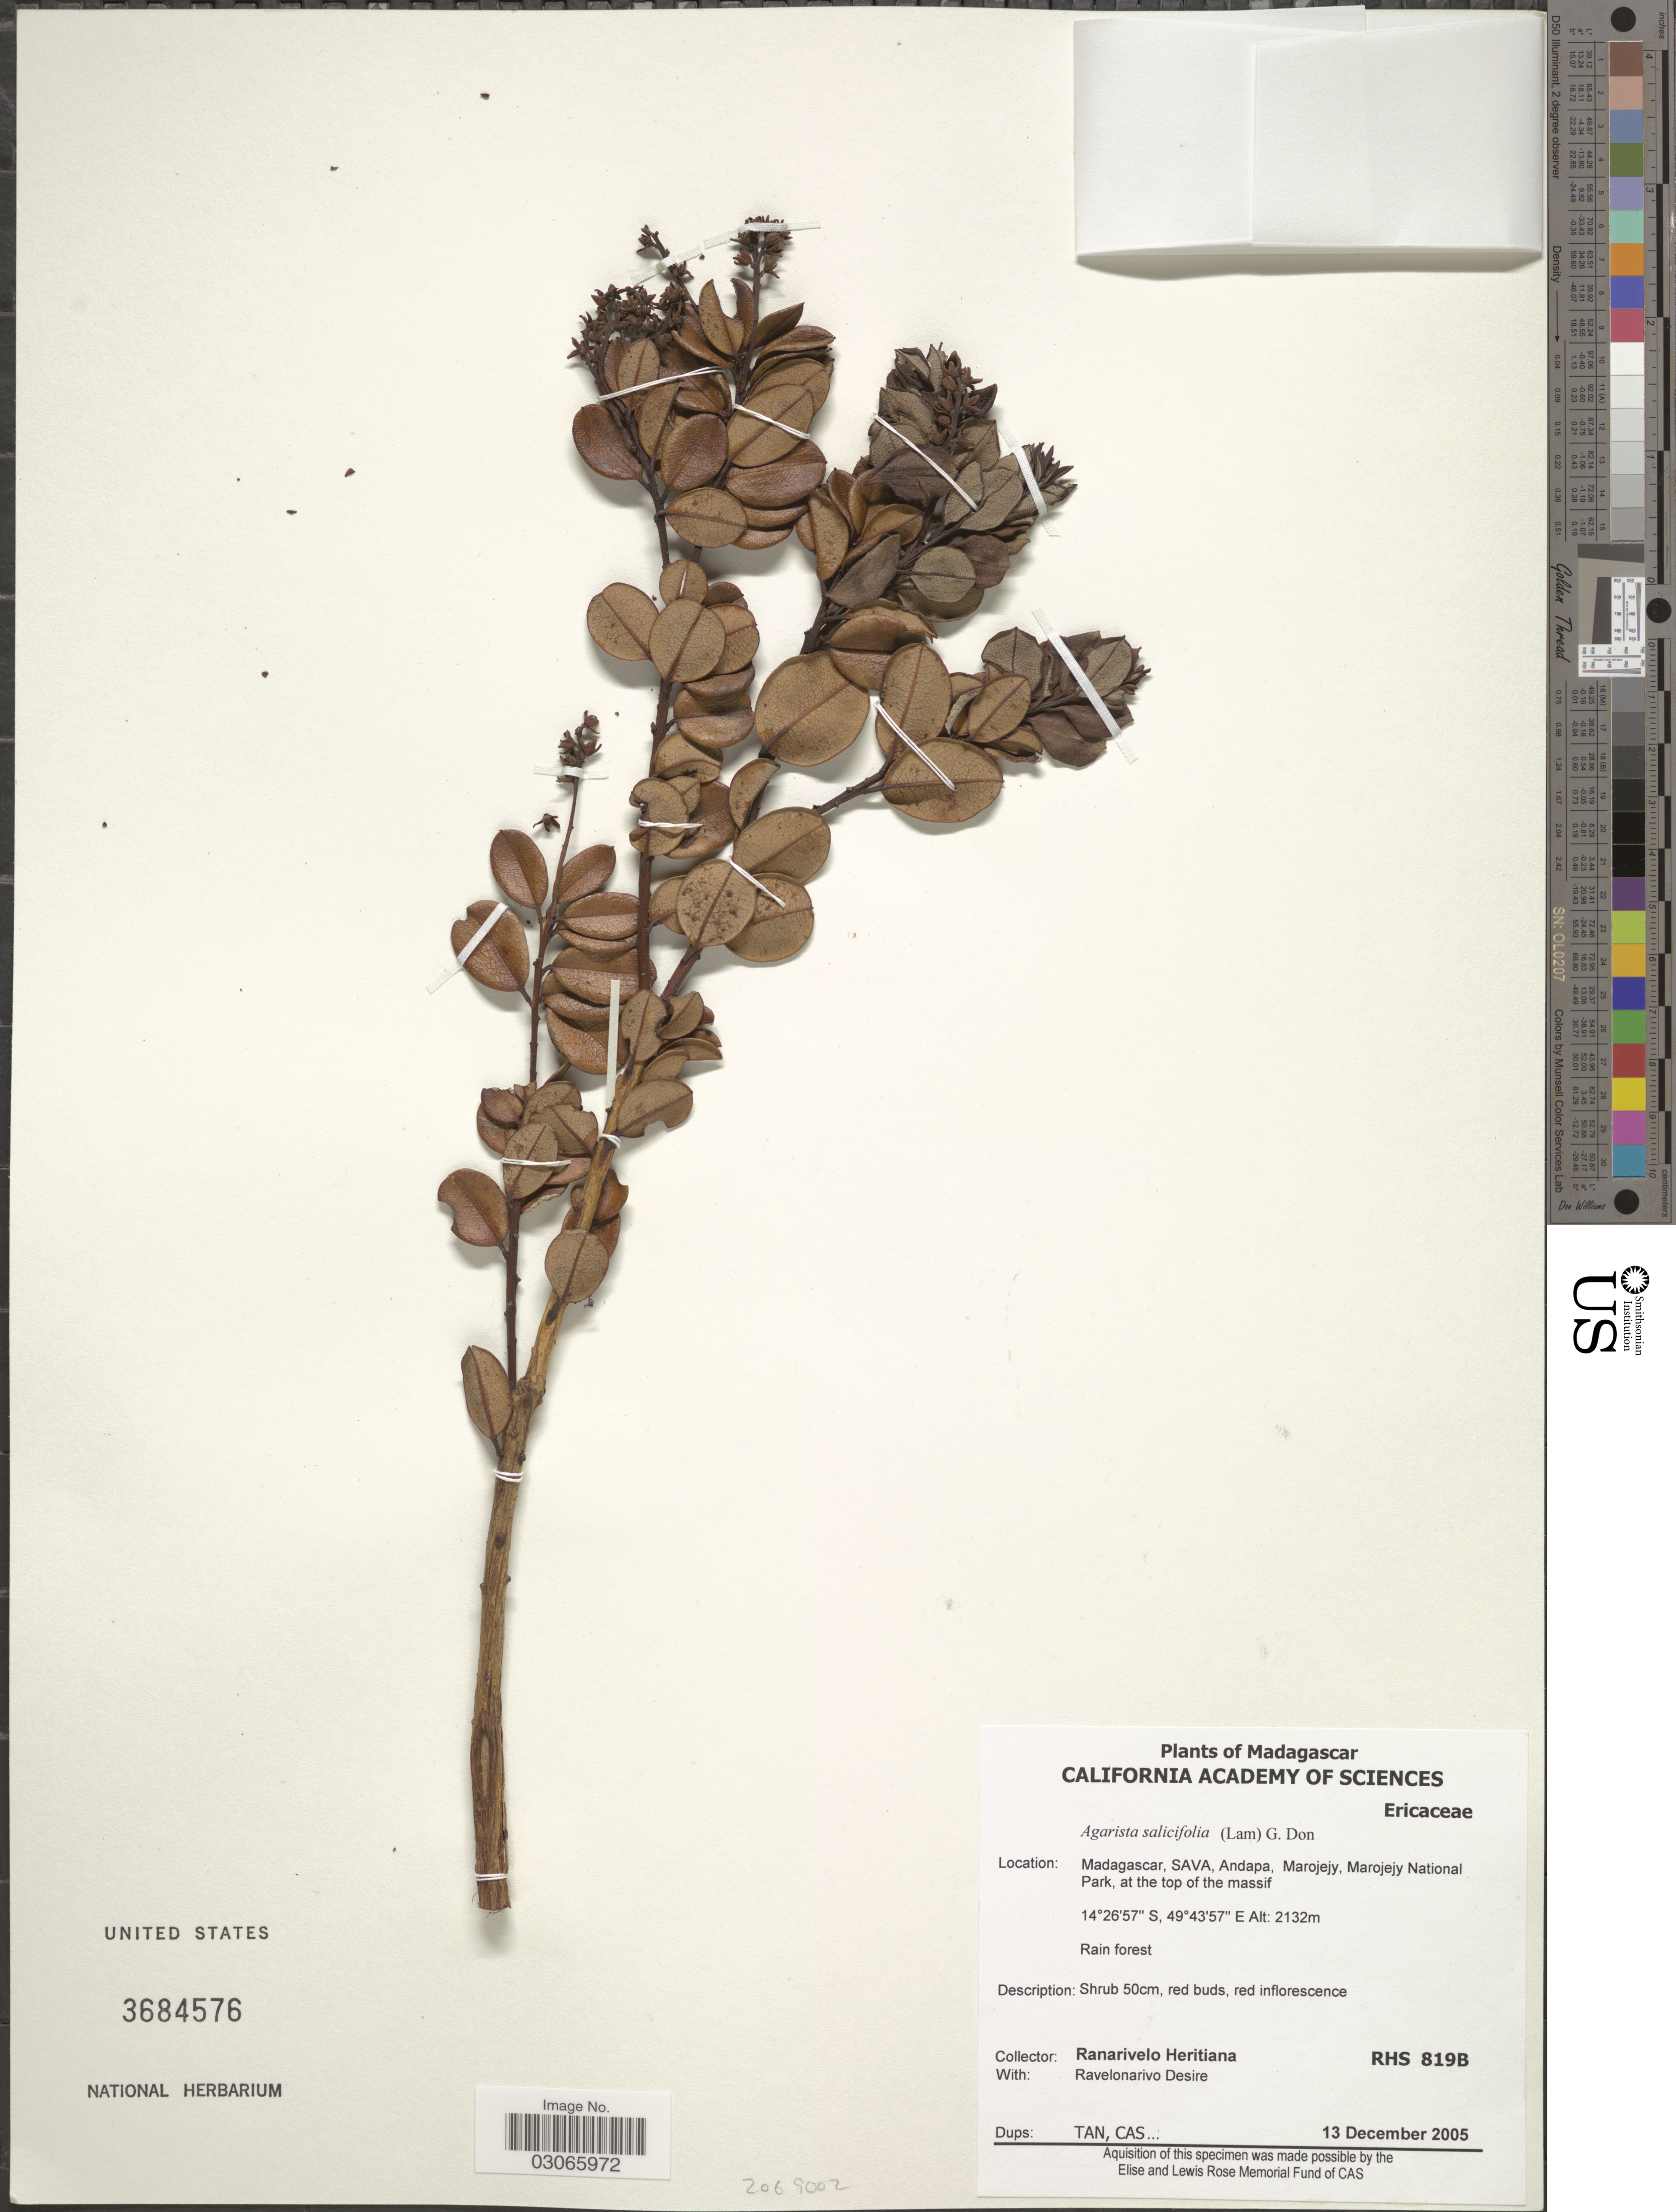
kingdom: Plantae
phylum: Tracheophyta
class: Magnoliopsida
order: Ericales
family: Ericaceae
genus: Agarista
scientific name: Agarista salicifolia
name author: (Lam.) G. Don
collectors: R. Heritiana & D. Ravelonarivo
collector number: RHS 819B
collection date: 2005-12-13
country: Madagascar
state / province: Sava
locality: Andapa, Marojejy, Marojejy National Park, at the top of the massif.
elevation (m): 2132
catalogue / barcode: US 3684576